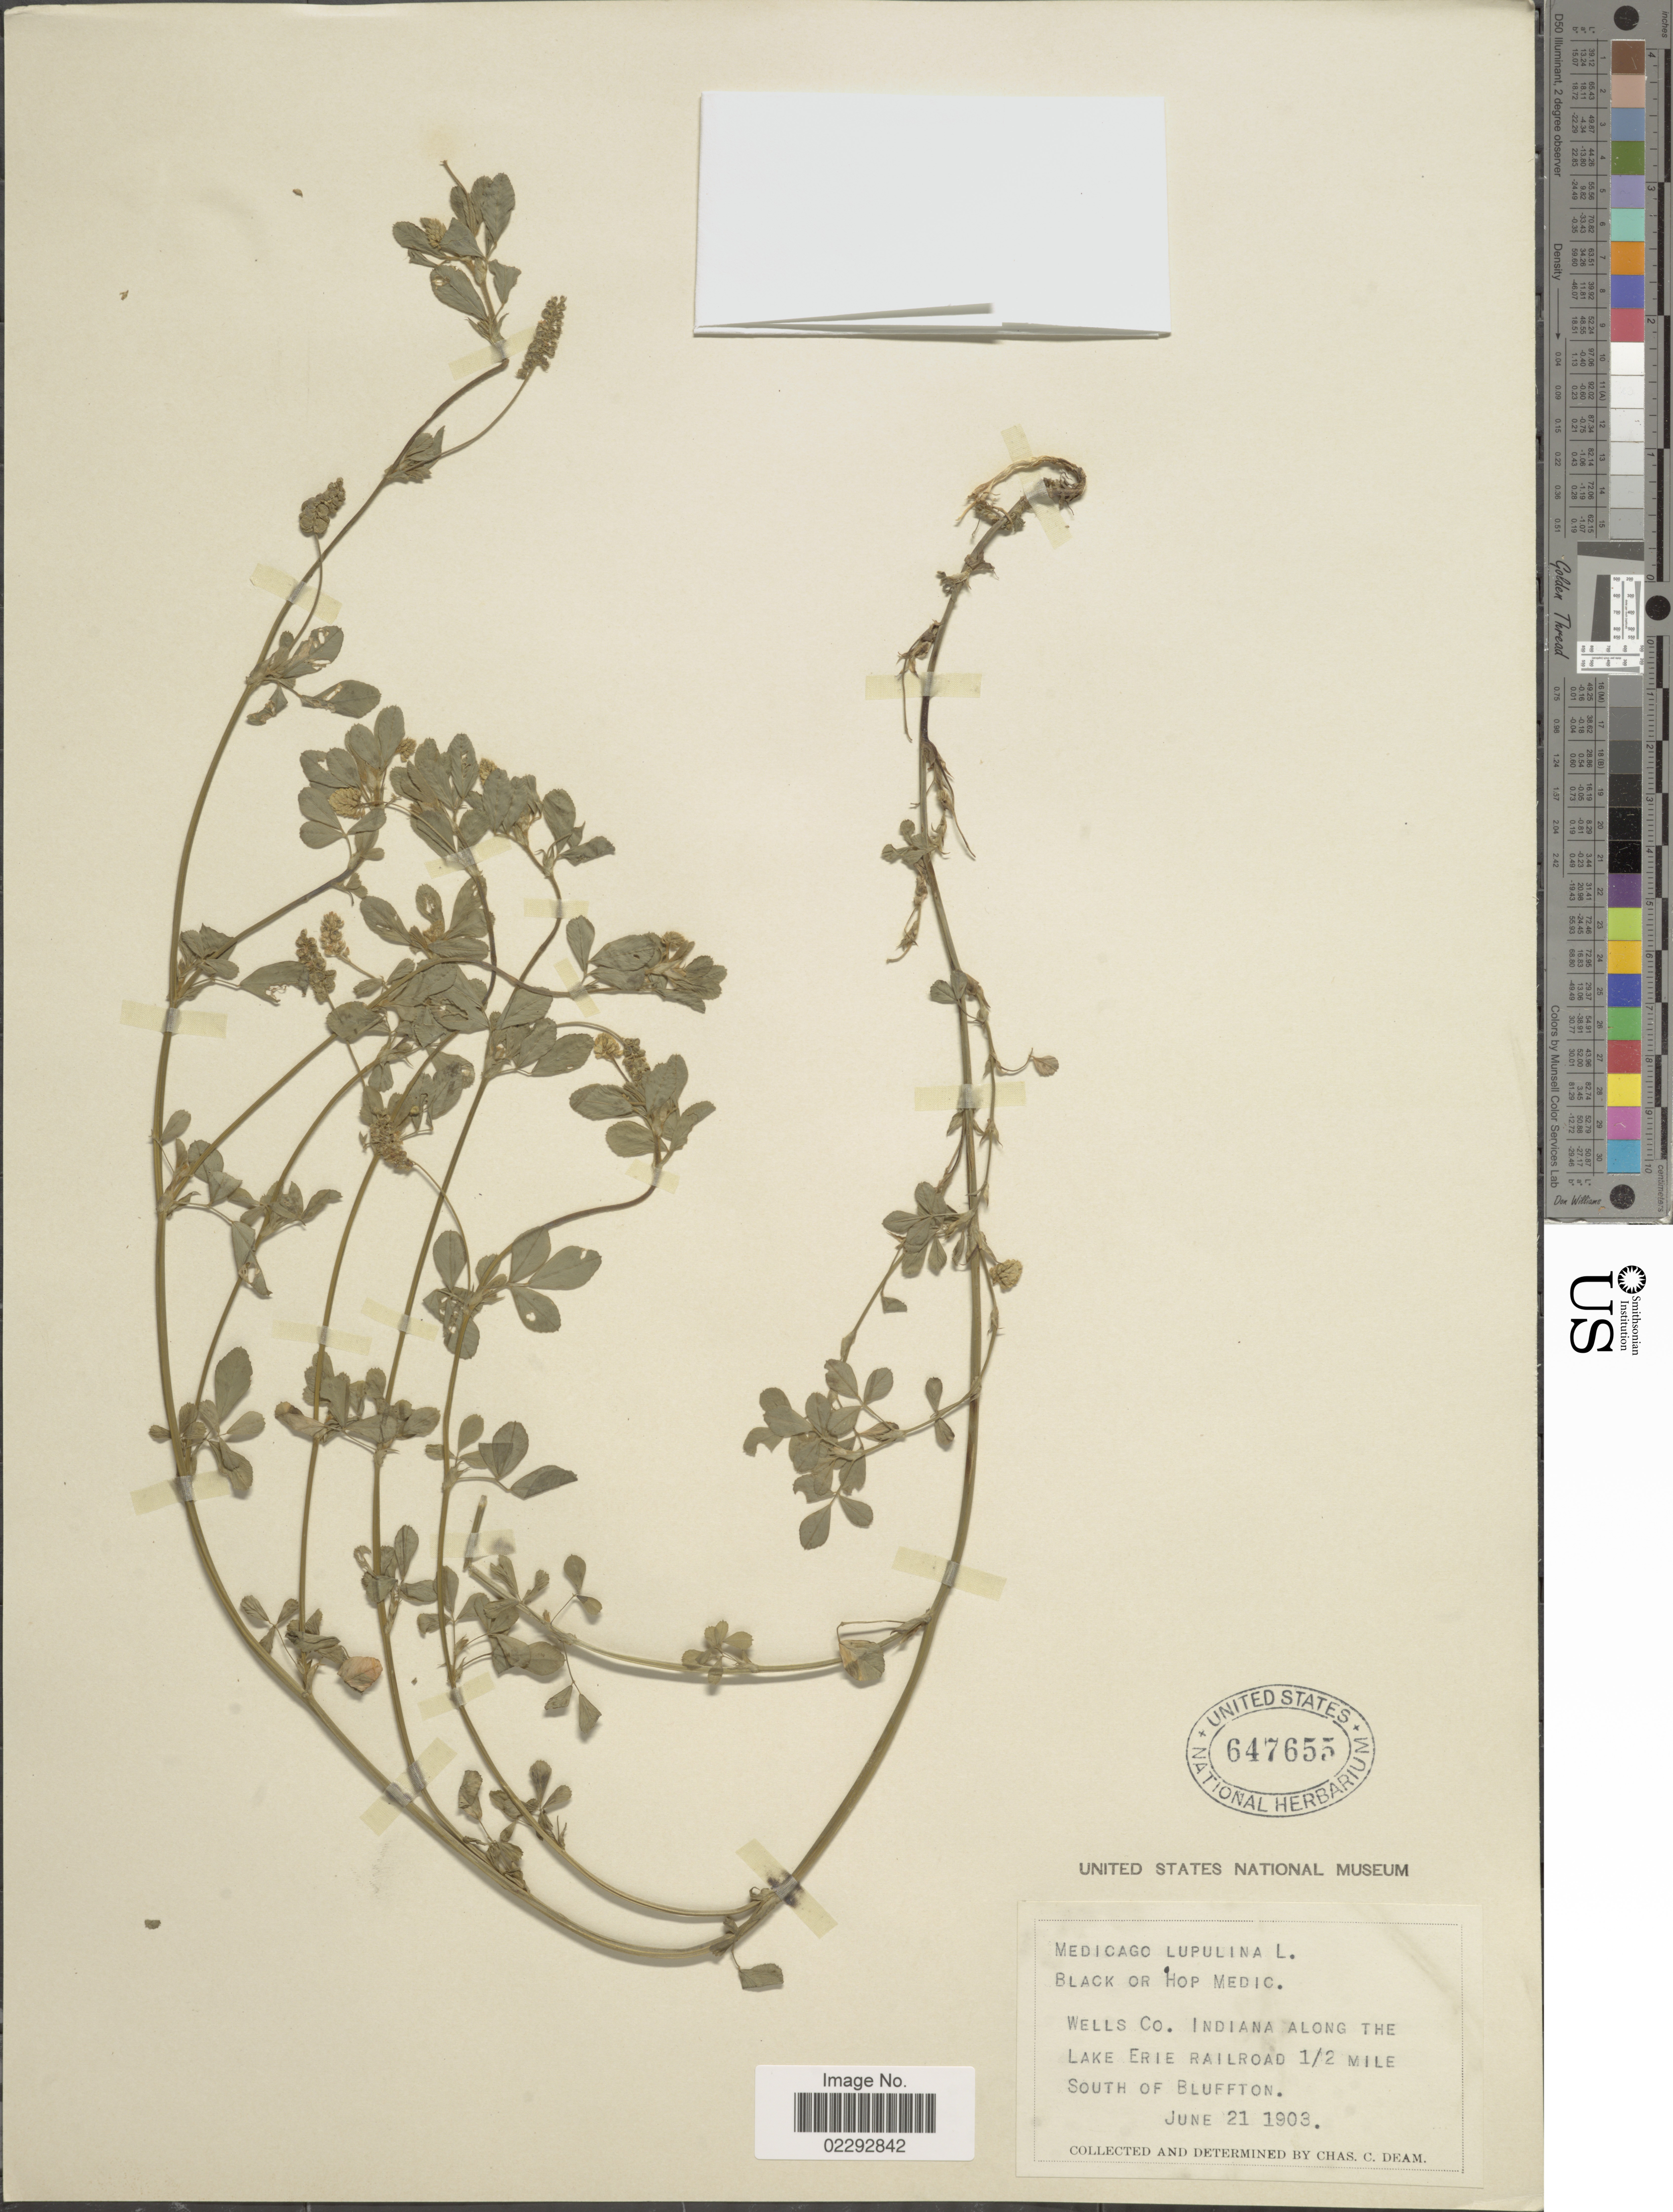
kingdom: Plantae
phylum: Tracheophyta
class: Magnoliopsida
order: Fabales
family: Fabaceae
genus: Medicago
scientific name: Medicago lupulina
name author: L.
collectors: C. C. Deam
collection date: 1903-06-21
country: United States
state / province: Indiana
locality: Wells Co. Indiana Along the Lake Erie Railroad 1/2 miles south of Bluffton.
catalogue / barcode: US 647655